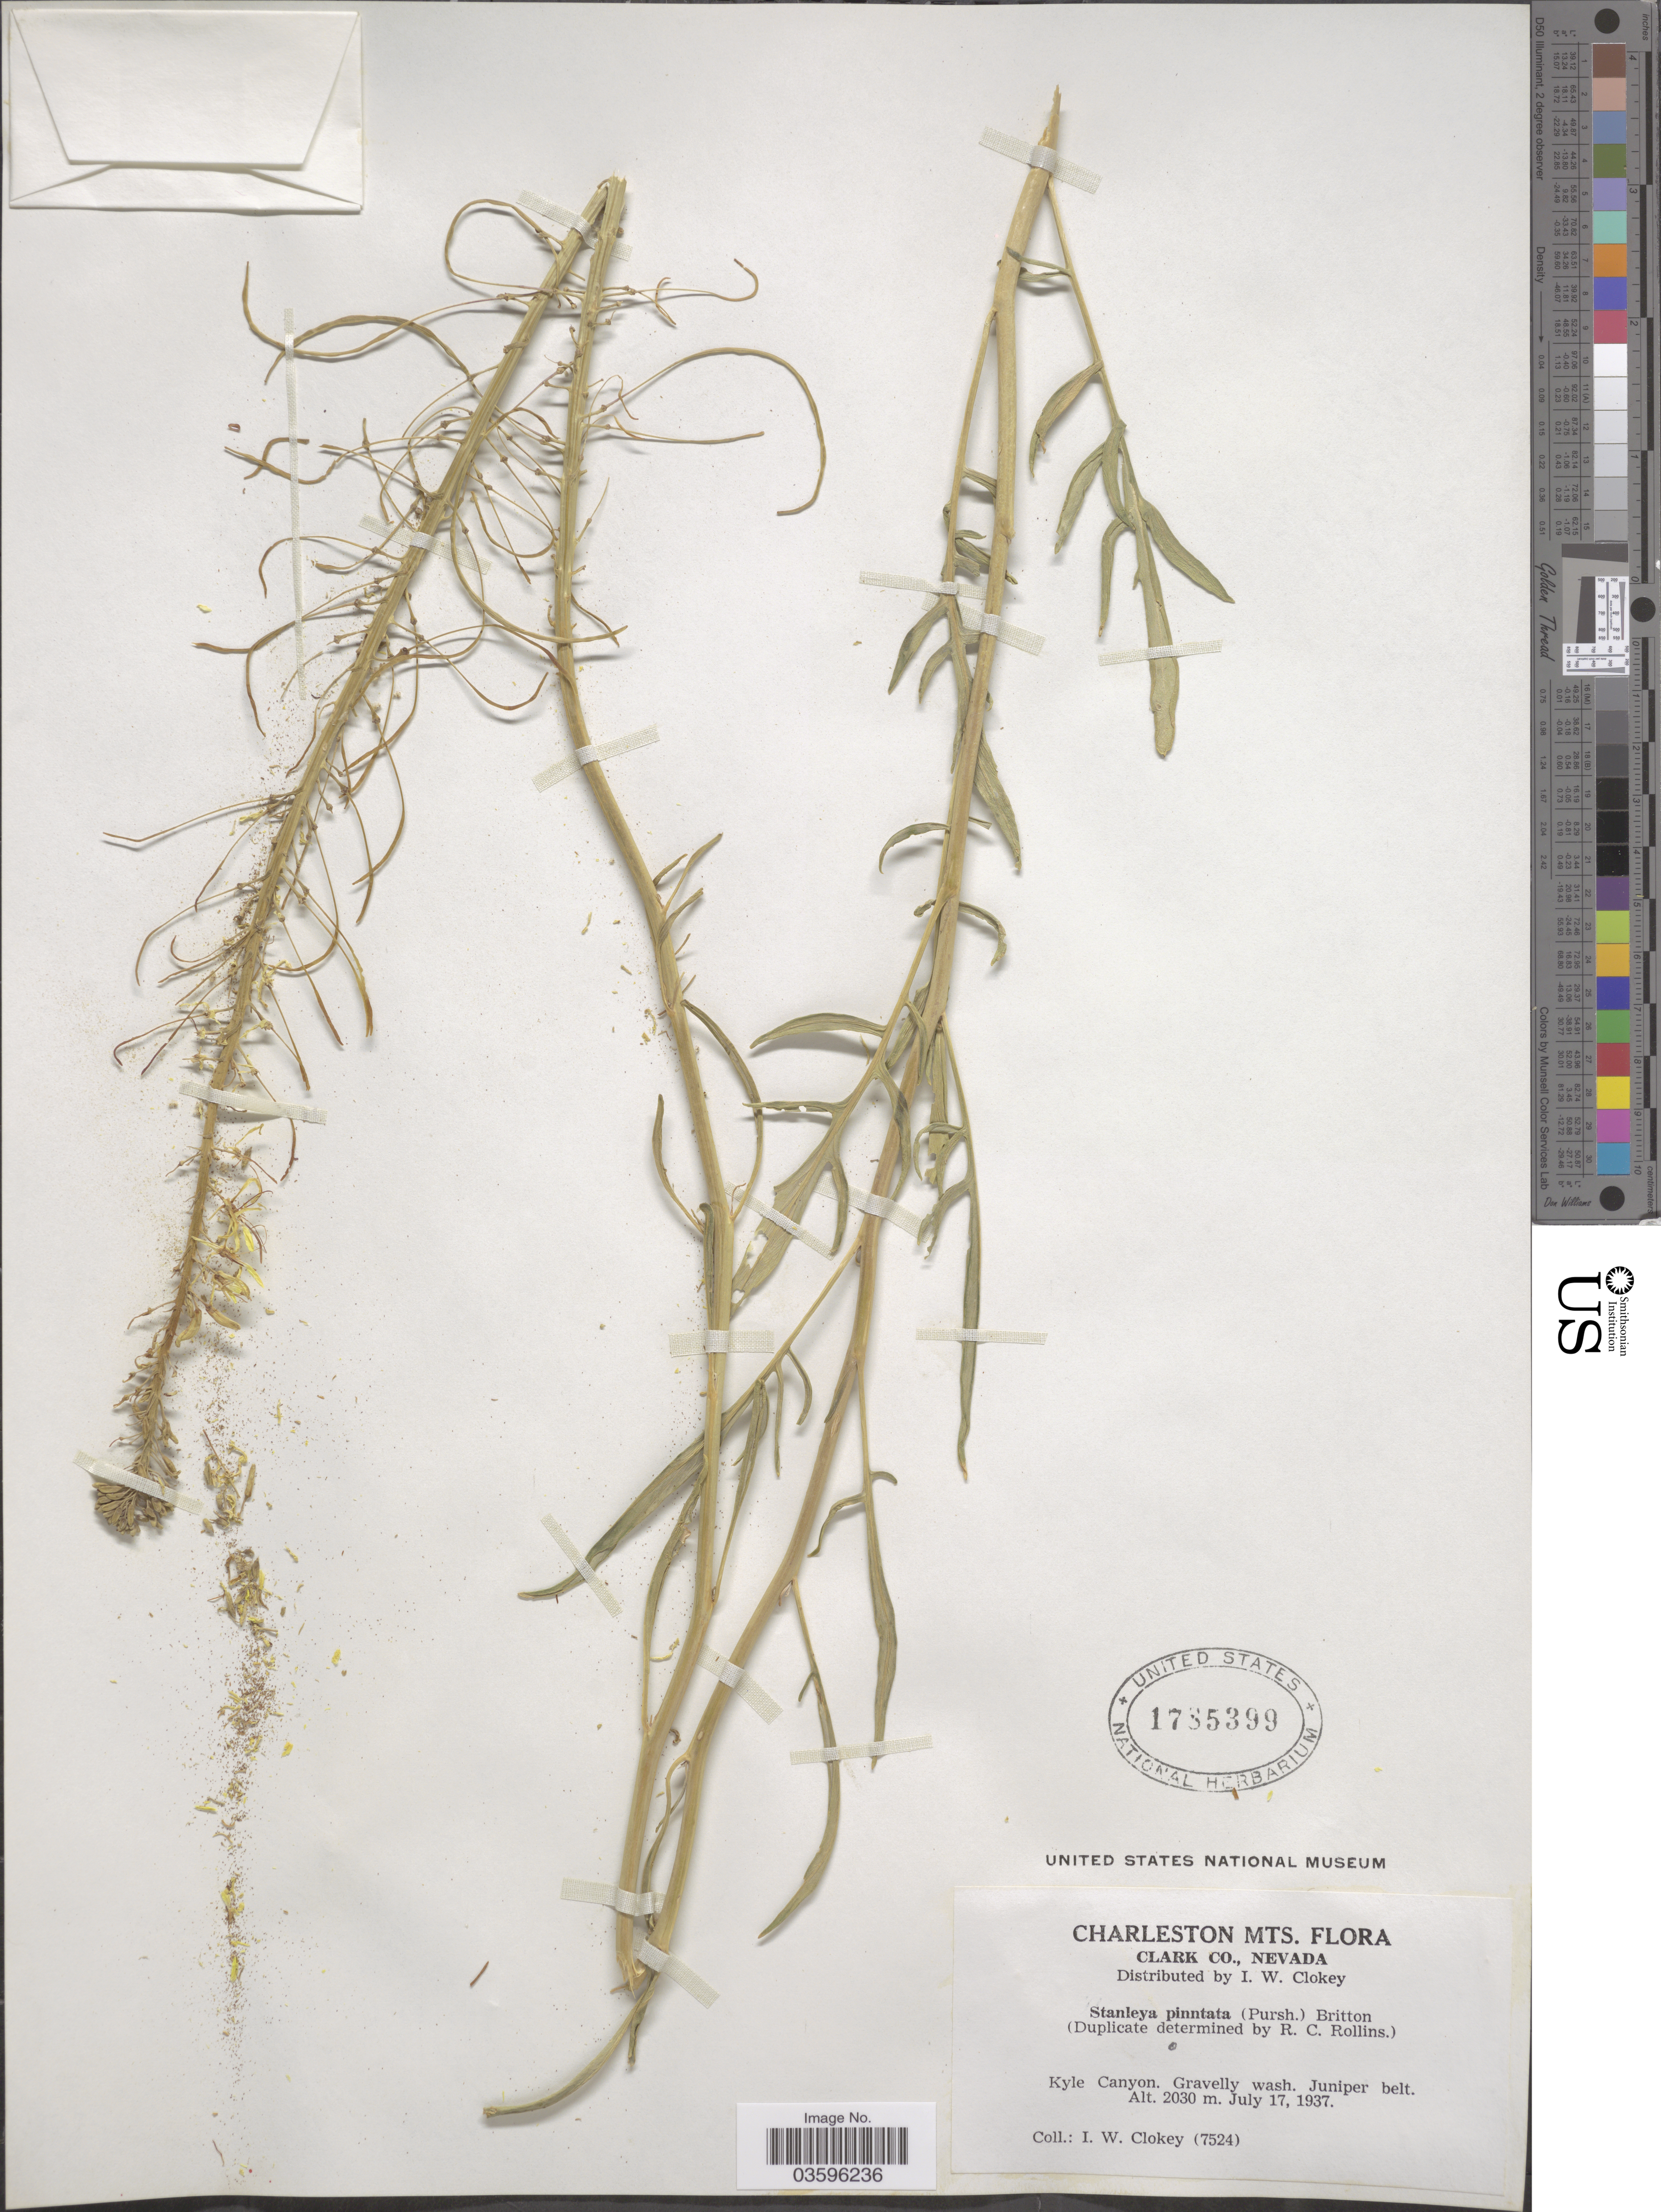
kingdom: Plantae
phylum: Tracheophyta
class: Magnoliopsida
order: Brassicales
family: Brassicaceae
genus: Stanleya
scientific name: Stanleya pinnata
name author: (Pursh) Britton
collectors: I. W. Clokey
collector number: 7524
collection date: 1937-07-17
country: United States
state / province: Nevada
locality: Charleston Mts. Clark Co. Kyle Canyon.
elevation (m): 2030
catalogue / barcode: US 1785399